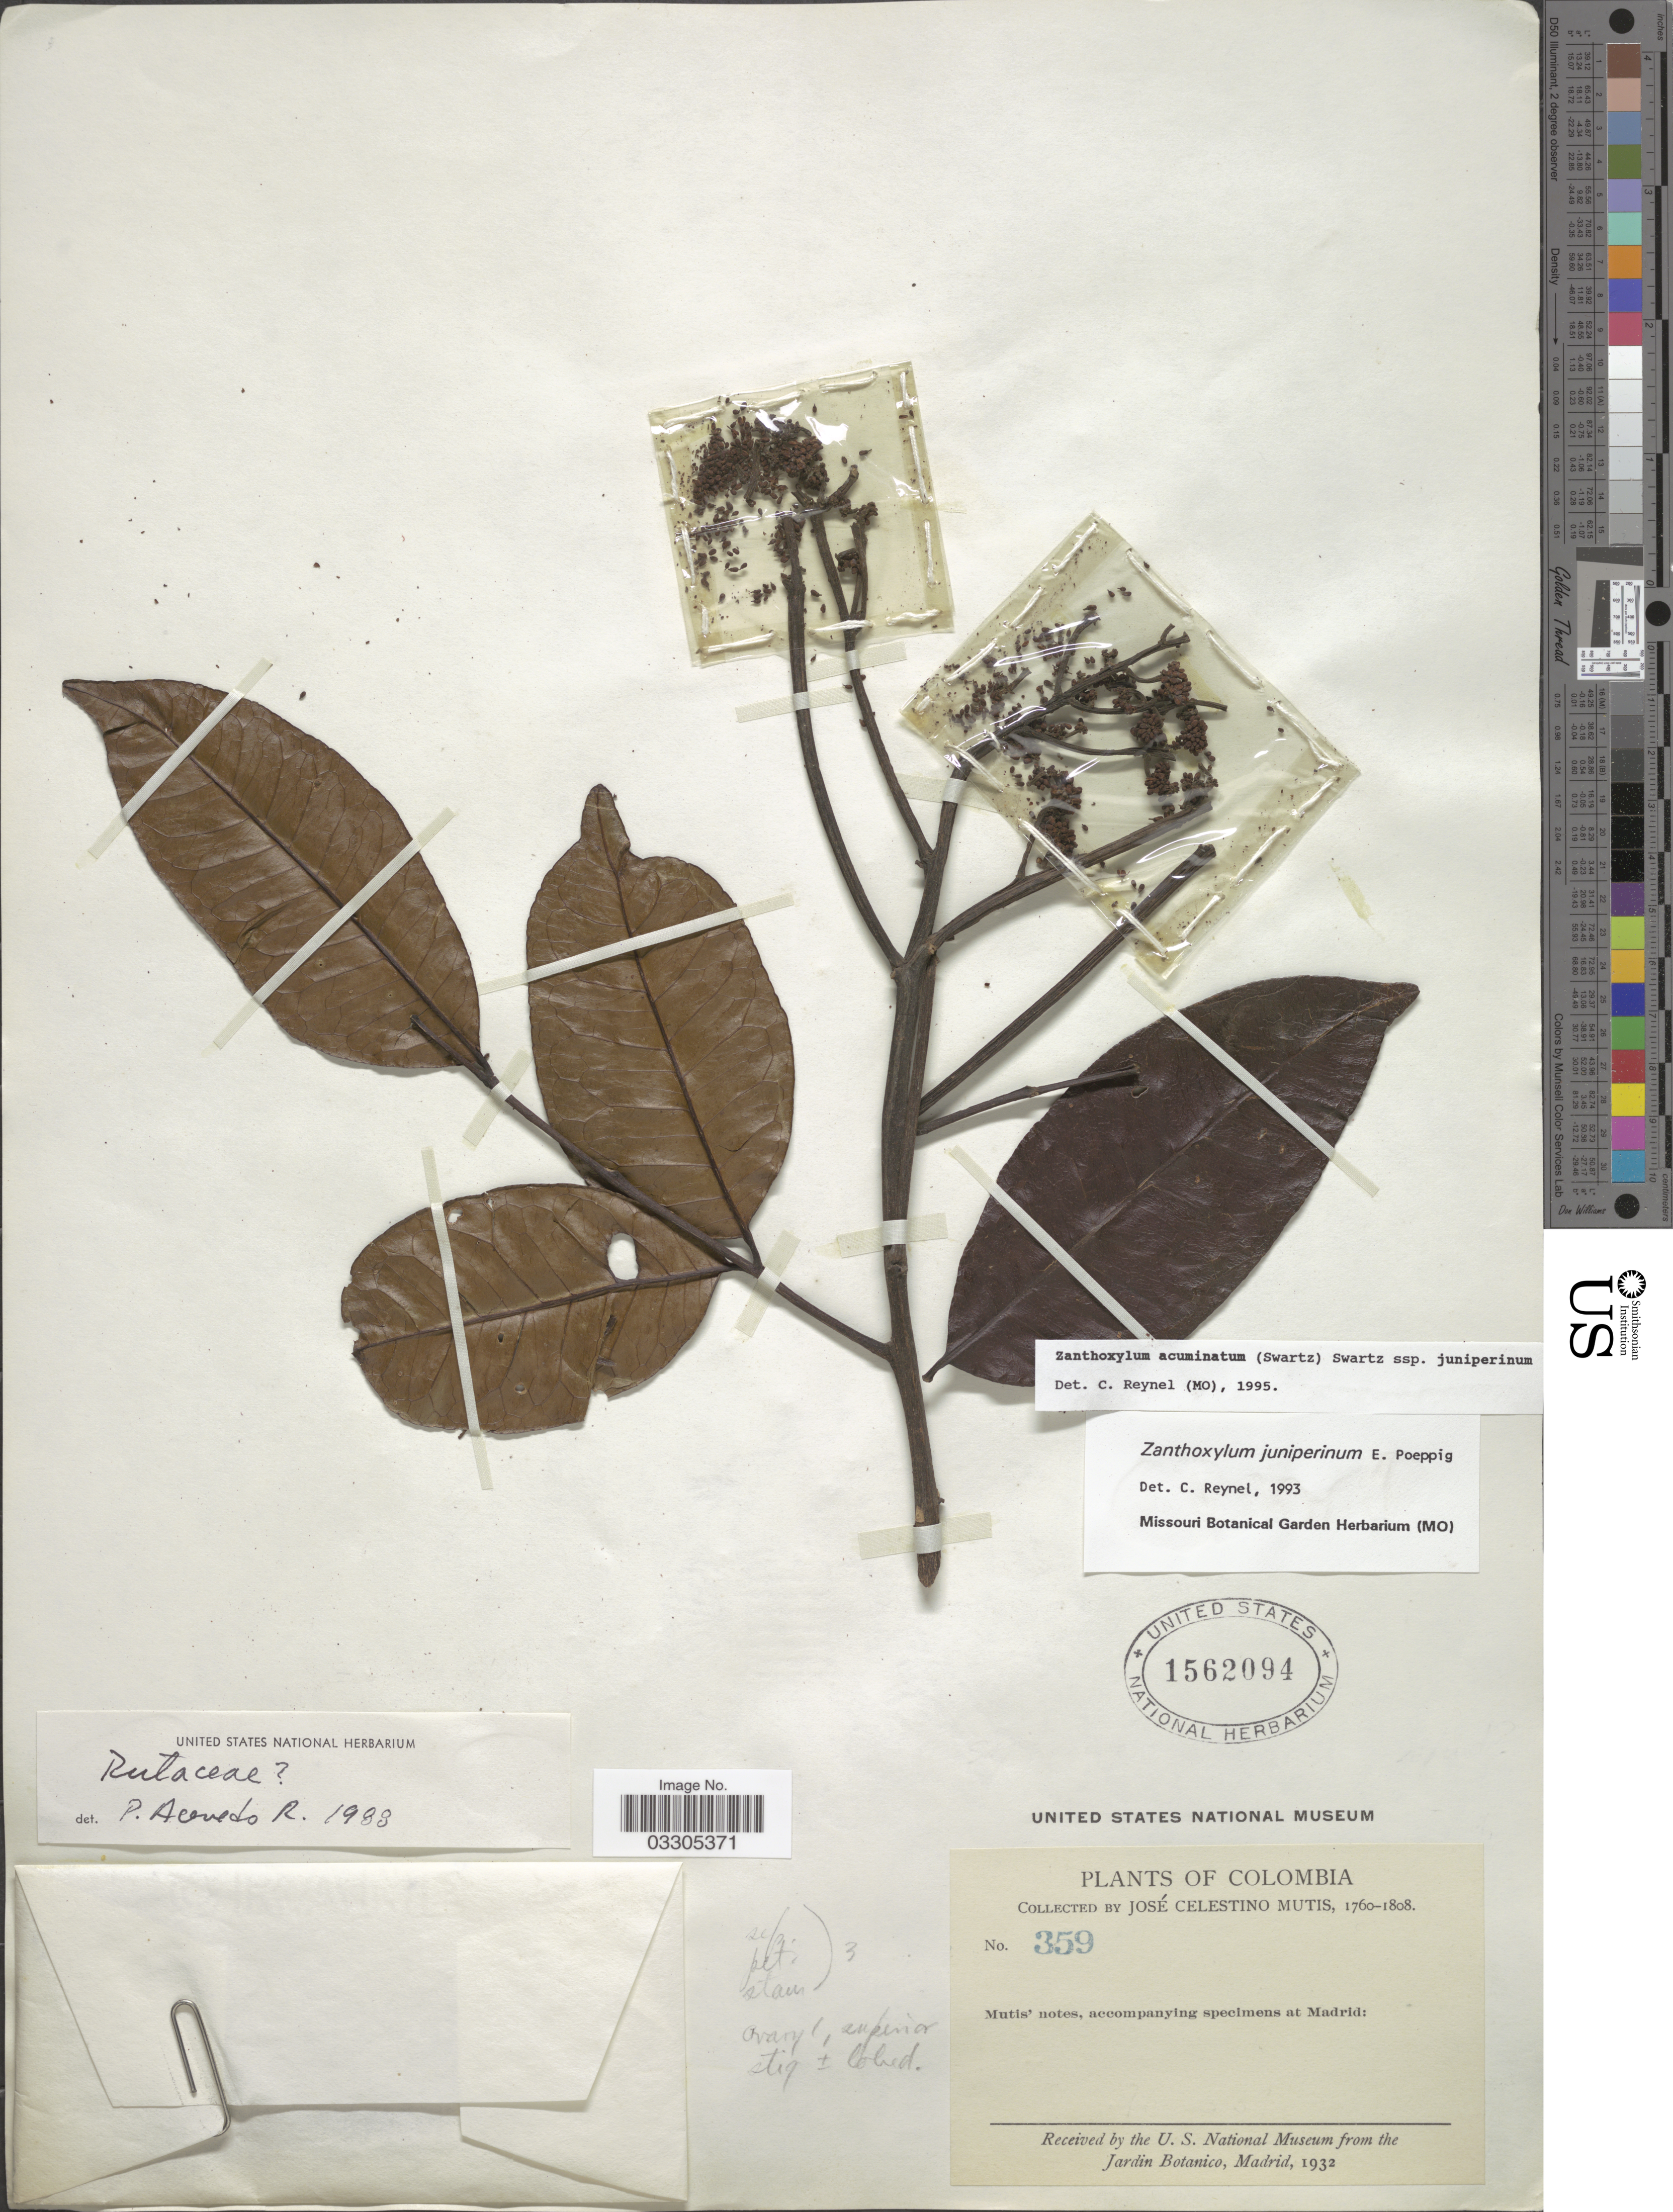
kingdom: Plantae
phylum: Tracheophyta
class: Magnoliopsida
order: Sapindales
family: Rutaceae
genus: Zanthoxylum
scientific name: Zanthoxylum juniperinum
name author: Poepp.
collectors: J. C. B. Mutis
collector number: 359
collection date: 1760/1808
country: Colombia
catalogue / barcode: US 1562094